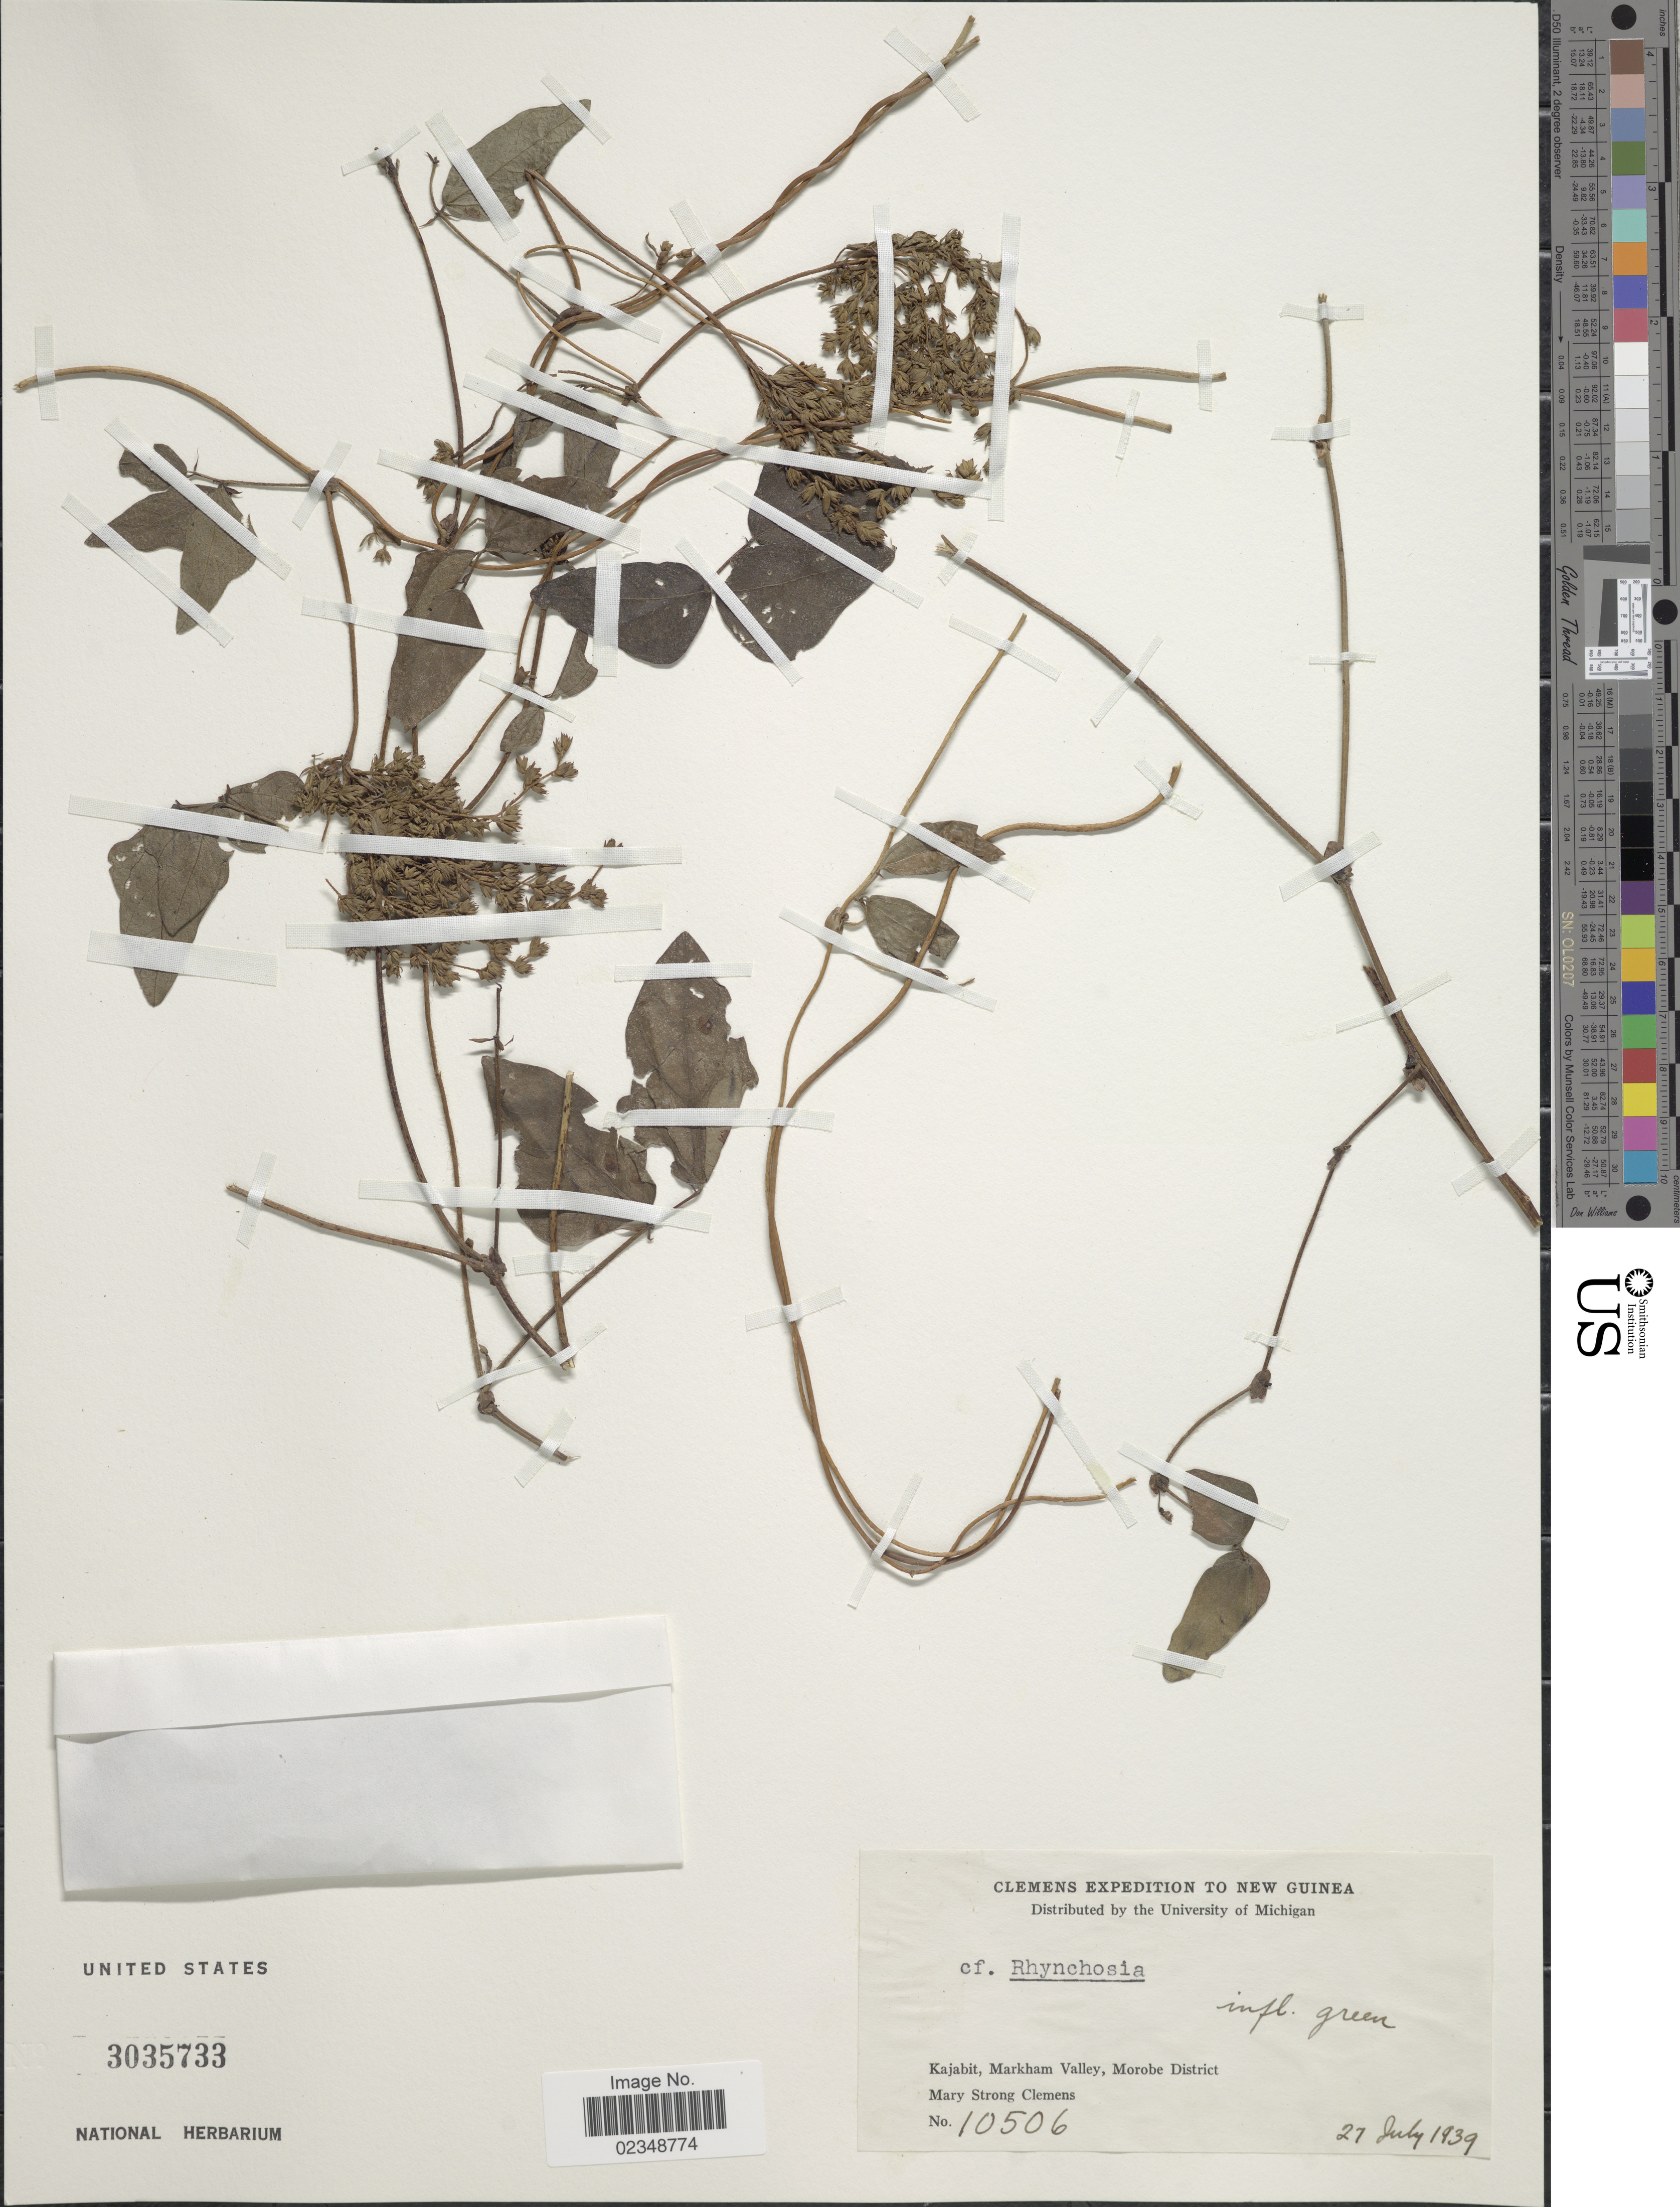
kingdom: Plantae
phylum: Tracheophyta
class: Magnoliopsida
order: Fabales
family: Fabaceae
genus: Rhynchosia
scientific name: Rhynchosia sp.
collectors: M. S. Clemens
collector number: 10506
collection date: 1939-07-27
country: Papua New Guinea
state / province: Morobe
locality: New Guinea. Kajabit, Markham Valley, Morobe District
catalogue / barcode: US 3035733